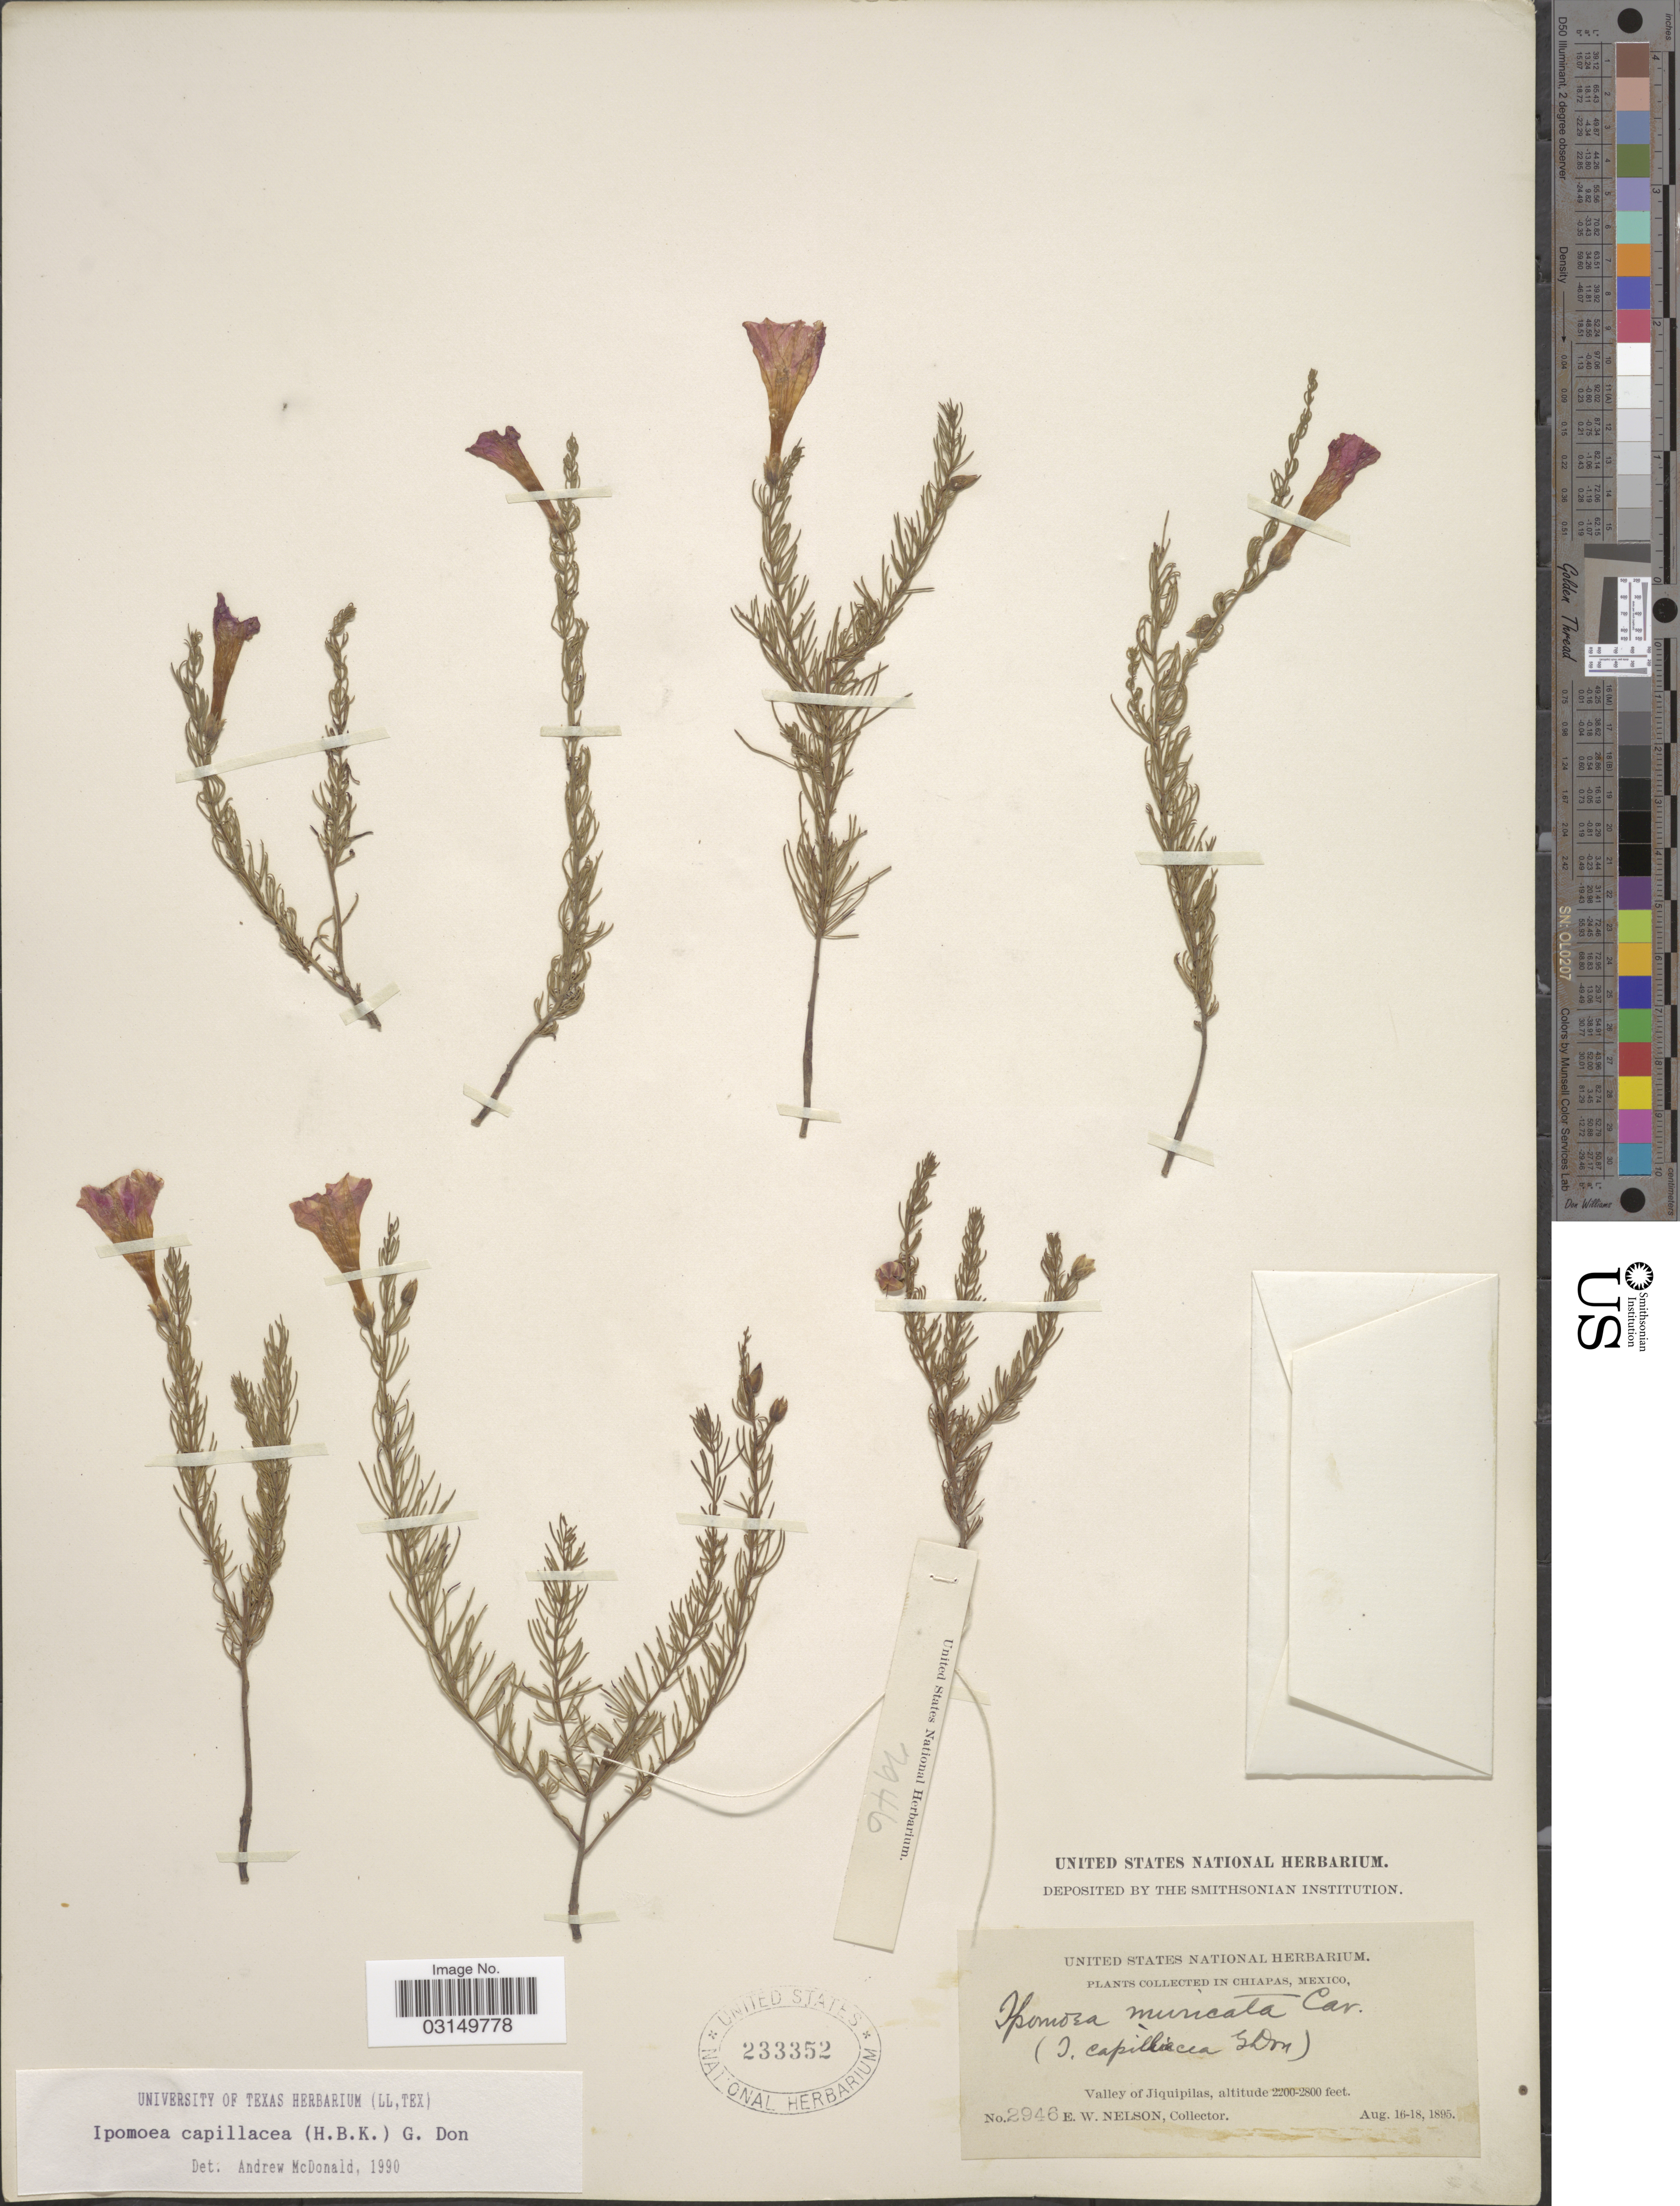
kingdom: Plantae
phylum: Tracheophyta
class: Magnoliopsida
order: Solanales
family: Convolvulaceae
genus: Ipomoea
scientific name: Ipomoea capillacea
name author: (Kunth) G. Don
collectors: E. W. Nelson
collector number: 2946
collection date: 1895-08-16/1895-08-18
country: Mexico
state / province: Chiapas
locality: Valley of Jiquipilas.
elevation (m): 671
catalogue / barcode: US 233352